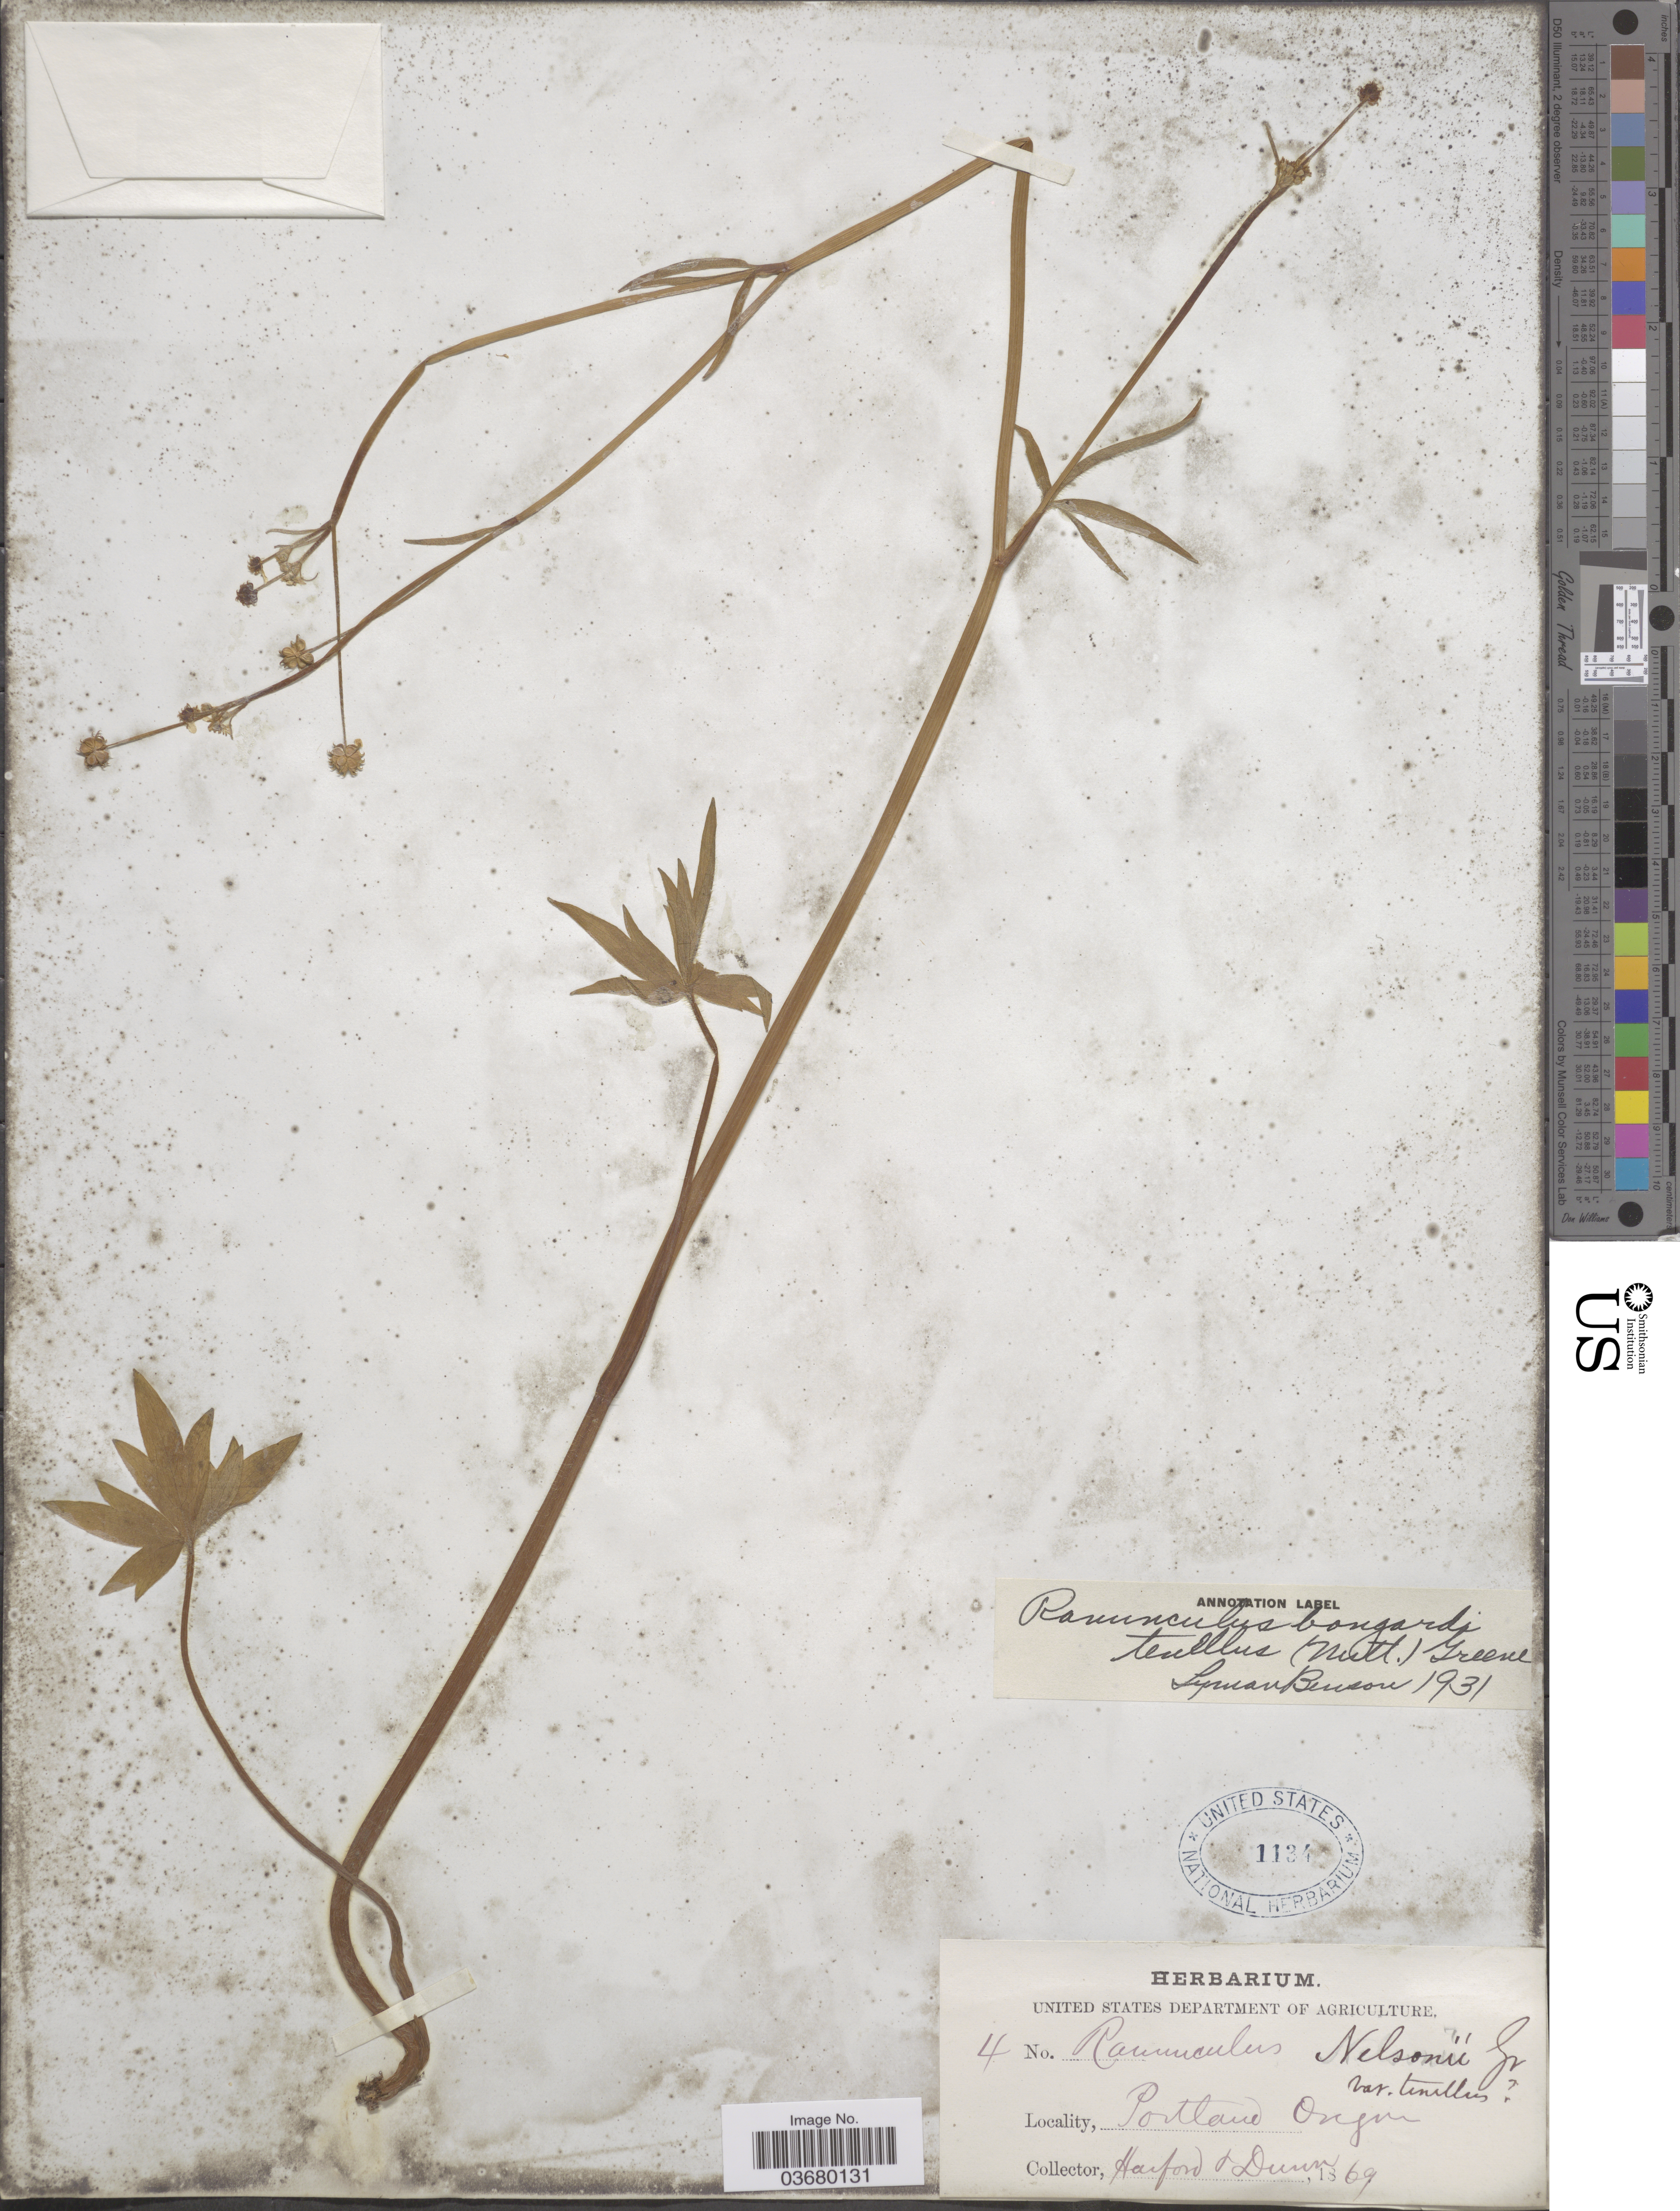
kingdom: Plantae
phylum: Tracheophyta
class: Magnoliopsida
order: Ranunculales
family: Ranunculaceae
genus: Ranunculus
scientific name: Ranunculus bongardii var. tenellus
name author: (A. Gray) Greene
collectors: Harford & Dunn, --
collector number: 4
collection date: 1869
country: United States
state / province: Oregon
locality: Portland.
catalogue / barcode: US 1134